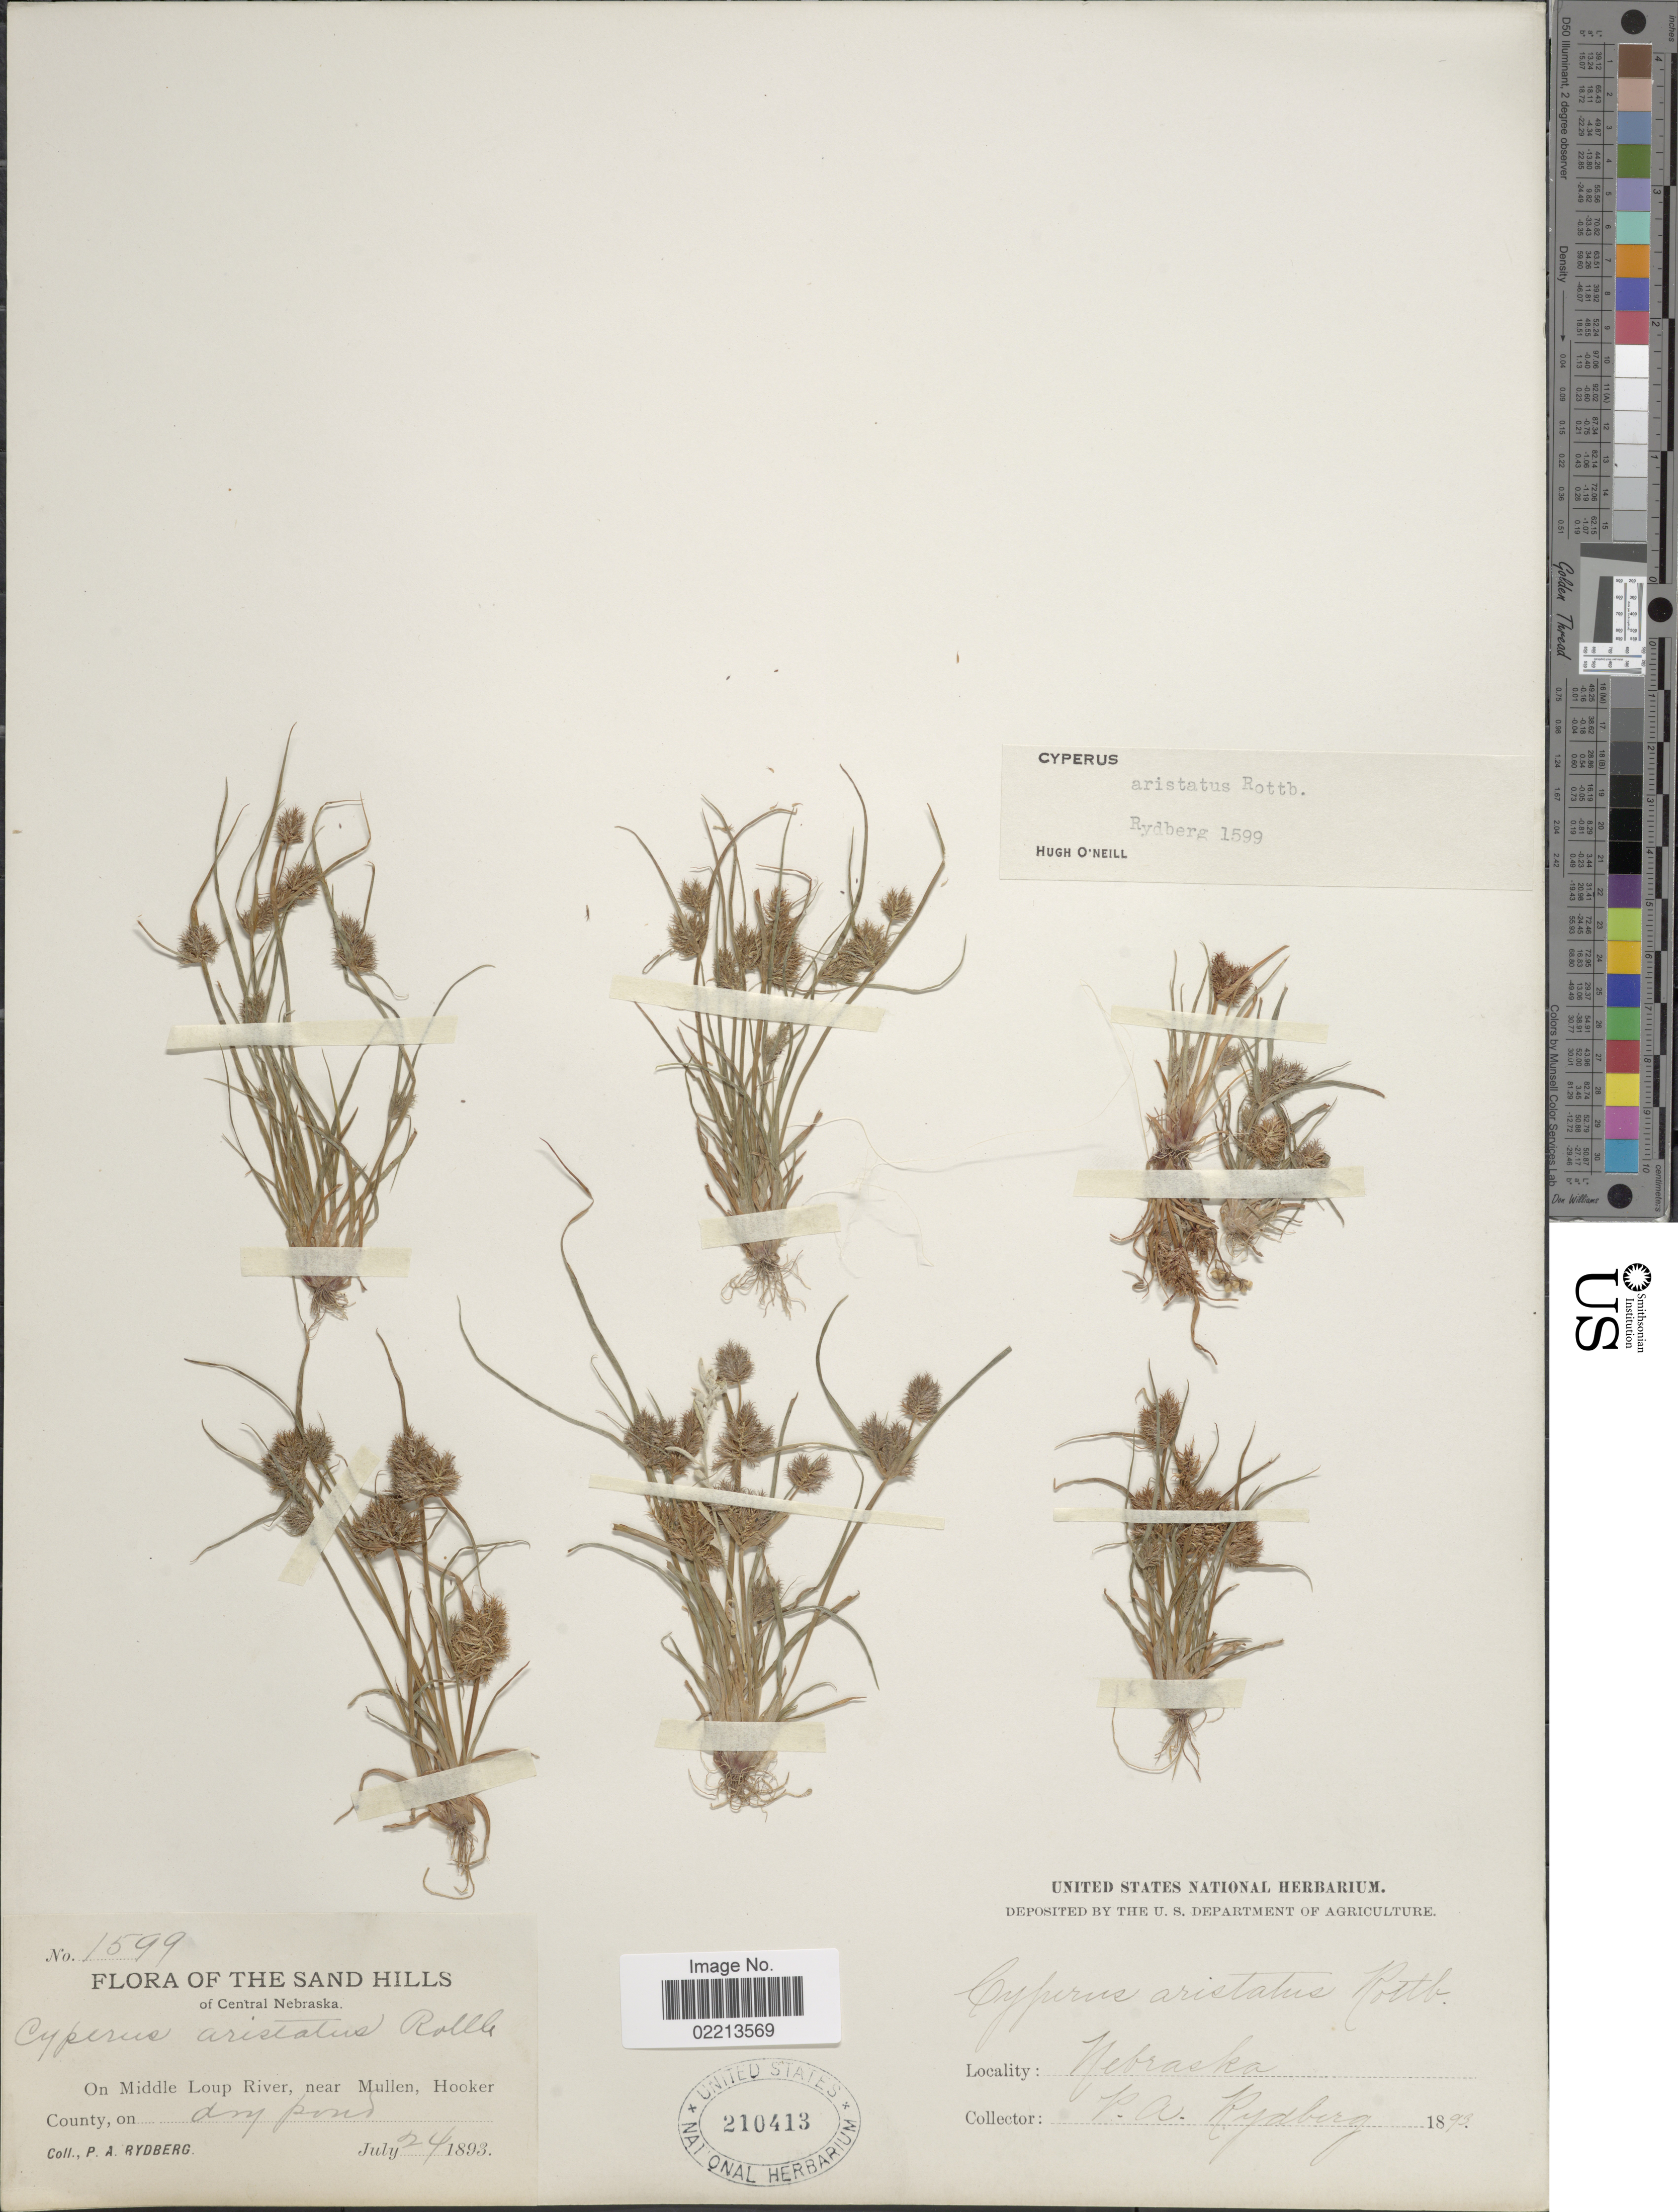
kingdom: Plantae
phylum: Tracheophyta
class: Liliopsida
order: Poales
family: Cyperaceae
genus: Cyperus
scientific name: Cyperus squarrosus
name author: L.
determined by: Strong, Mark T., (BOT), Smithsonian Institution - National Museum of Natural History (UNITED STATES)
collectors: P. A. Rydberg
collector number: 1599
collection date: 1893-07-24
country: United States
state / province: Nebraska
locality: The Sand Hills of Central Nebraska, Middle Loup River, near Mullen, Hooker County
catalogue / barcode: US 210413